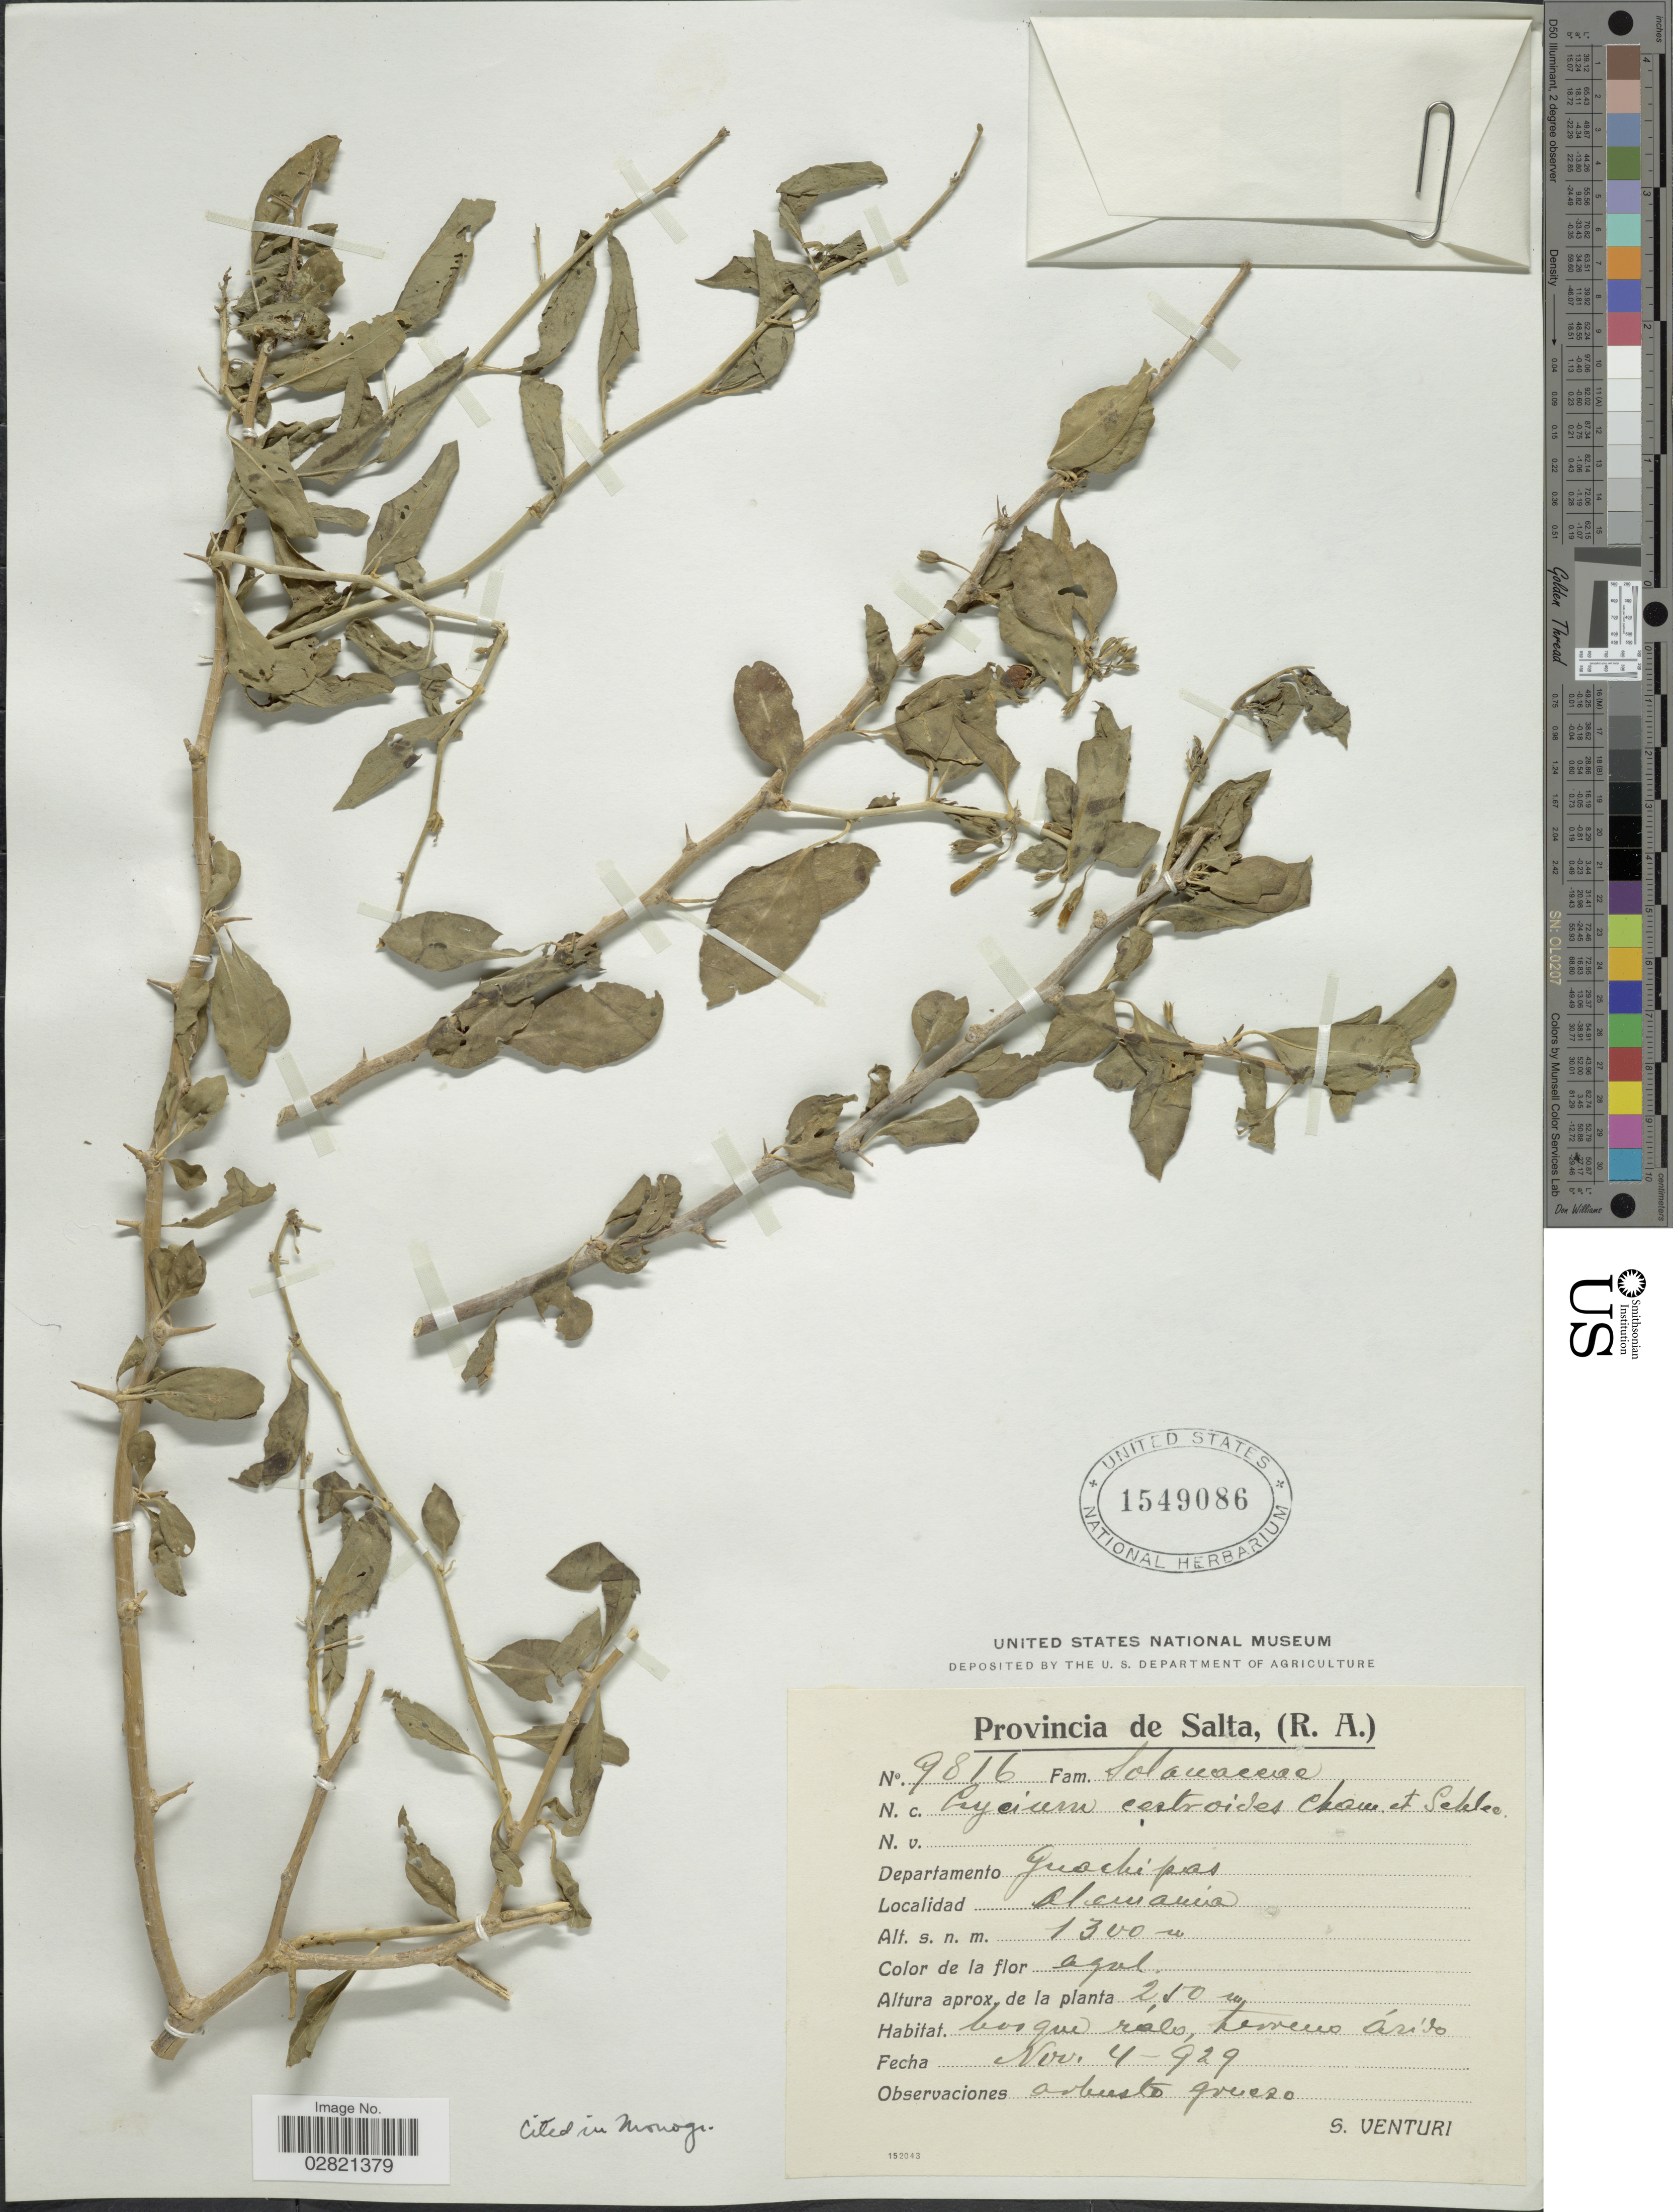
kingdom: Plantae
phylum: Tracheophyta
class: Magnoliopsida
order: Solanales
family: Solanaceae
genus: Lycium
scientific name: Lycium cestroides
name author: Schltdl.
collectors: S. Venturi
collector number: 9816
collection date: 1929-11-04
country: Argentina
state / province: Salta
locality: Provincia de Salta, (R.A.). Departamento Guachipas. Alemania.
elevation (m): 1300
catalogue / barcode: US 1549086